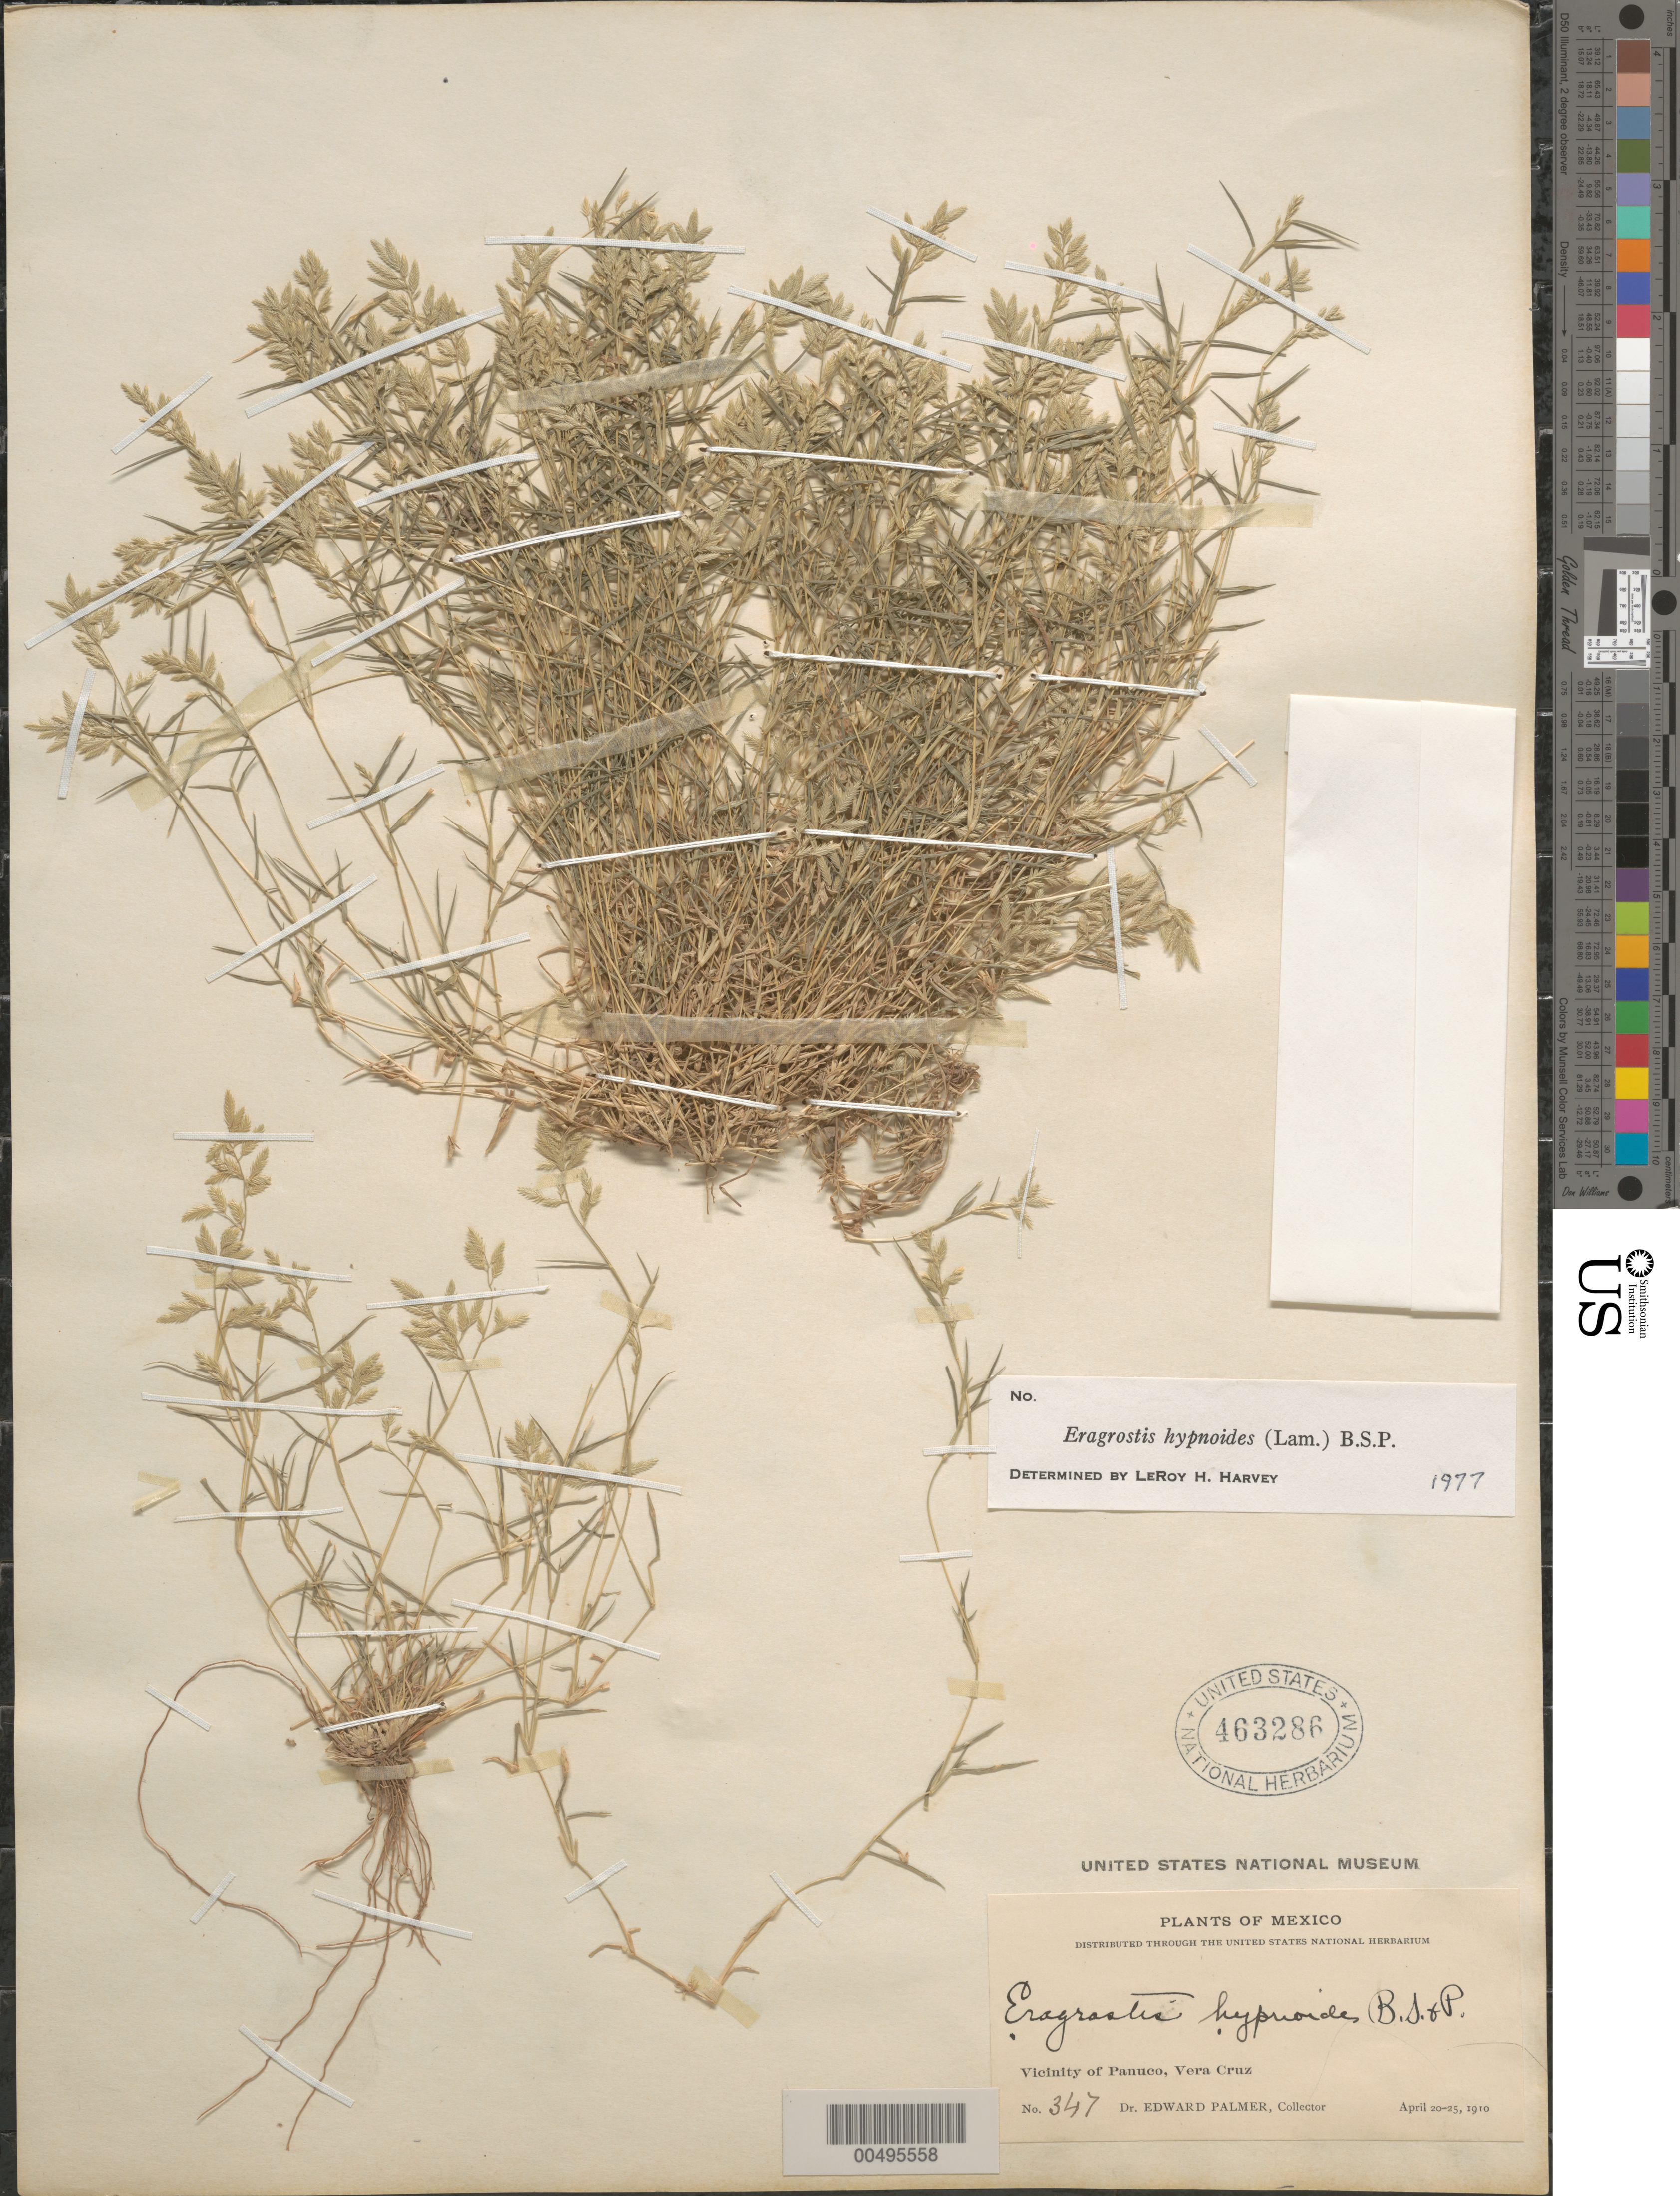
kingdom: Plantae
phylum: Tracheophyta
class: Liliopsida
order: Poales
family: Poaceae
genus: Eragrostis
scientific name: Eragrostis hypnoides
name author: (Lam.) Britton, Stearns & Poggenb.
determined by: Harvey, L. H.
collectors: E. Palmer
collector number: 347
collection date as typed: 20 Apr 1910 to 25 Apr 1910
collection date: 1910-04-20/1910-04-25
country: Mexico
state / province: Veracruz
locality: Vicinity of Panuco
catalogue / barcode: US 463286